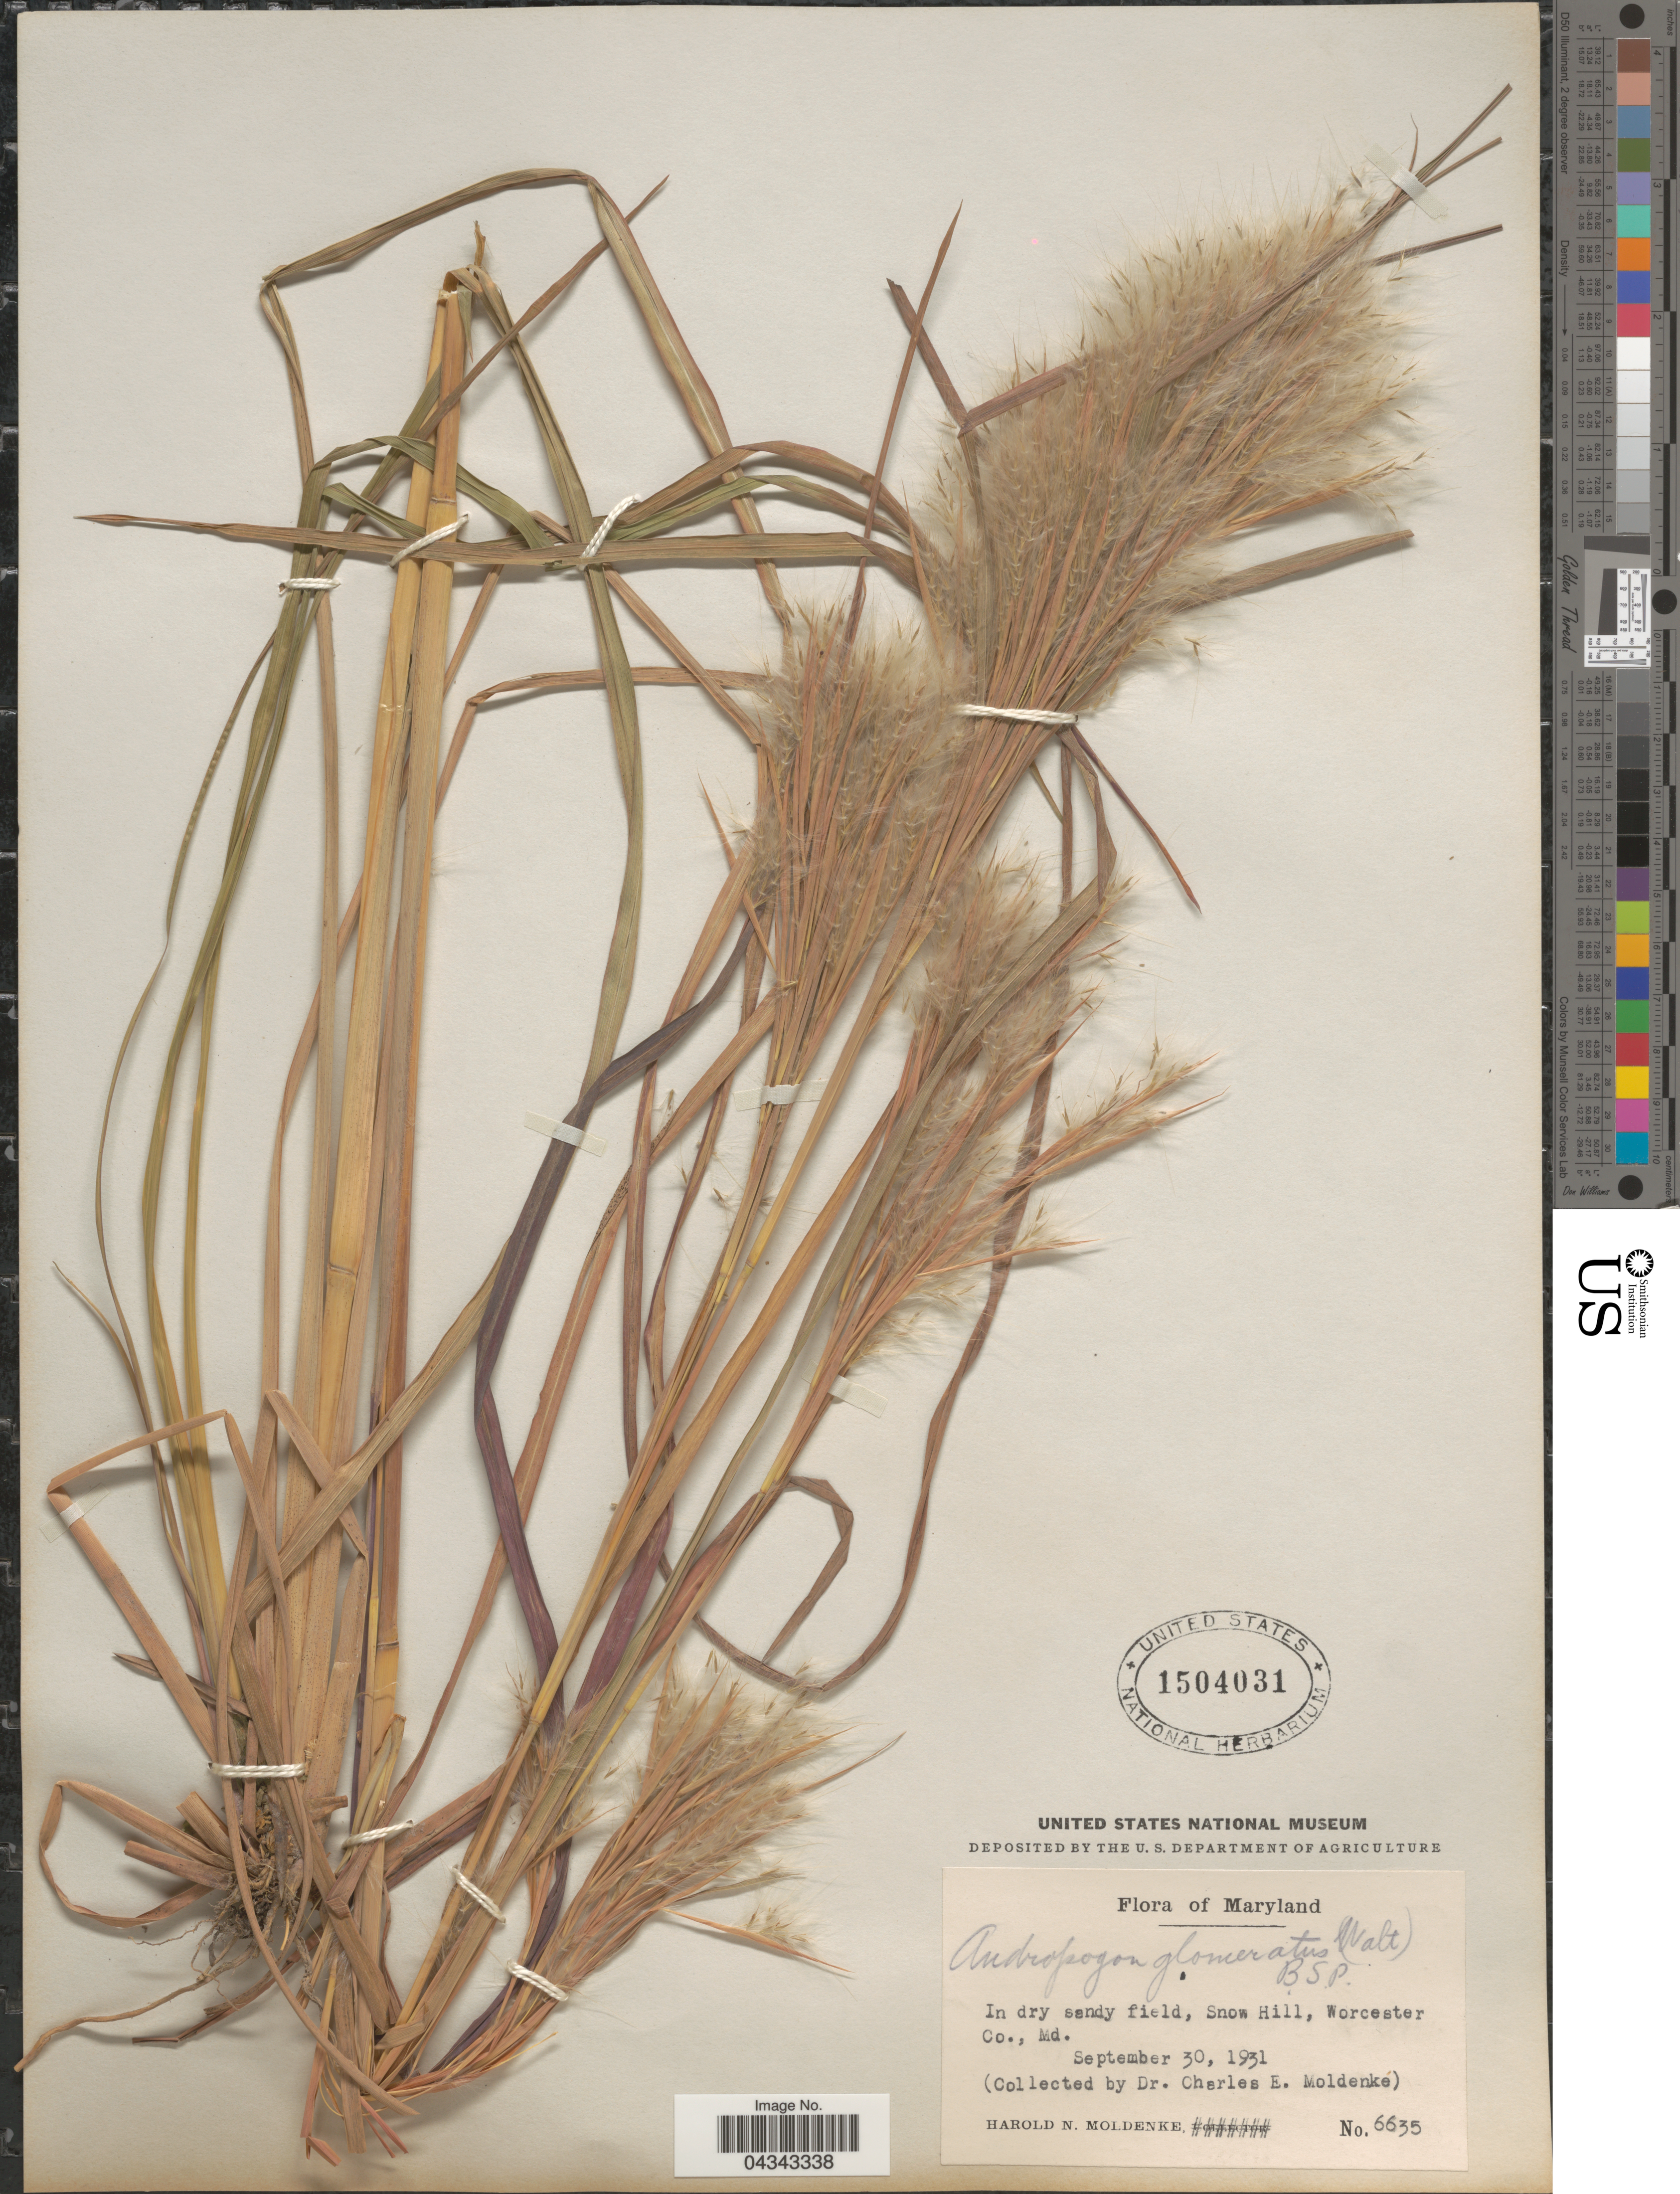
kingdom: Plantae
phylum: Tracheophyta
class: Liliopsida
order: Poales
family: Poaceae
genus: Andropogon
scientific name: Andropogon glomeratus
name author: (Walter) Britton, Stearns & Poggenb.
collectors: C. Moldenke & H. N. Moldenke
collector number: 6635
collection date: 1931-09-30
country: United States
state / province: Maryland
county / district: Worcester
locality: In dry sandy field, Snow Hill, Worcester Co.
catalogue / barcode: US 1504031